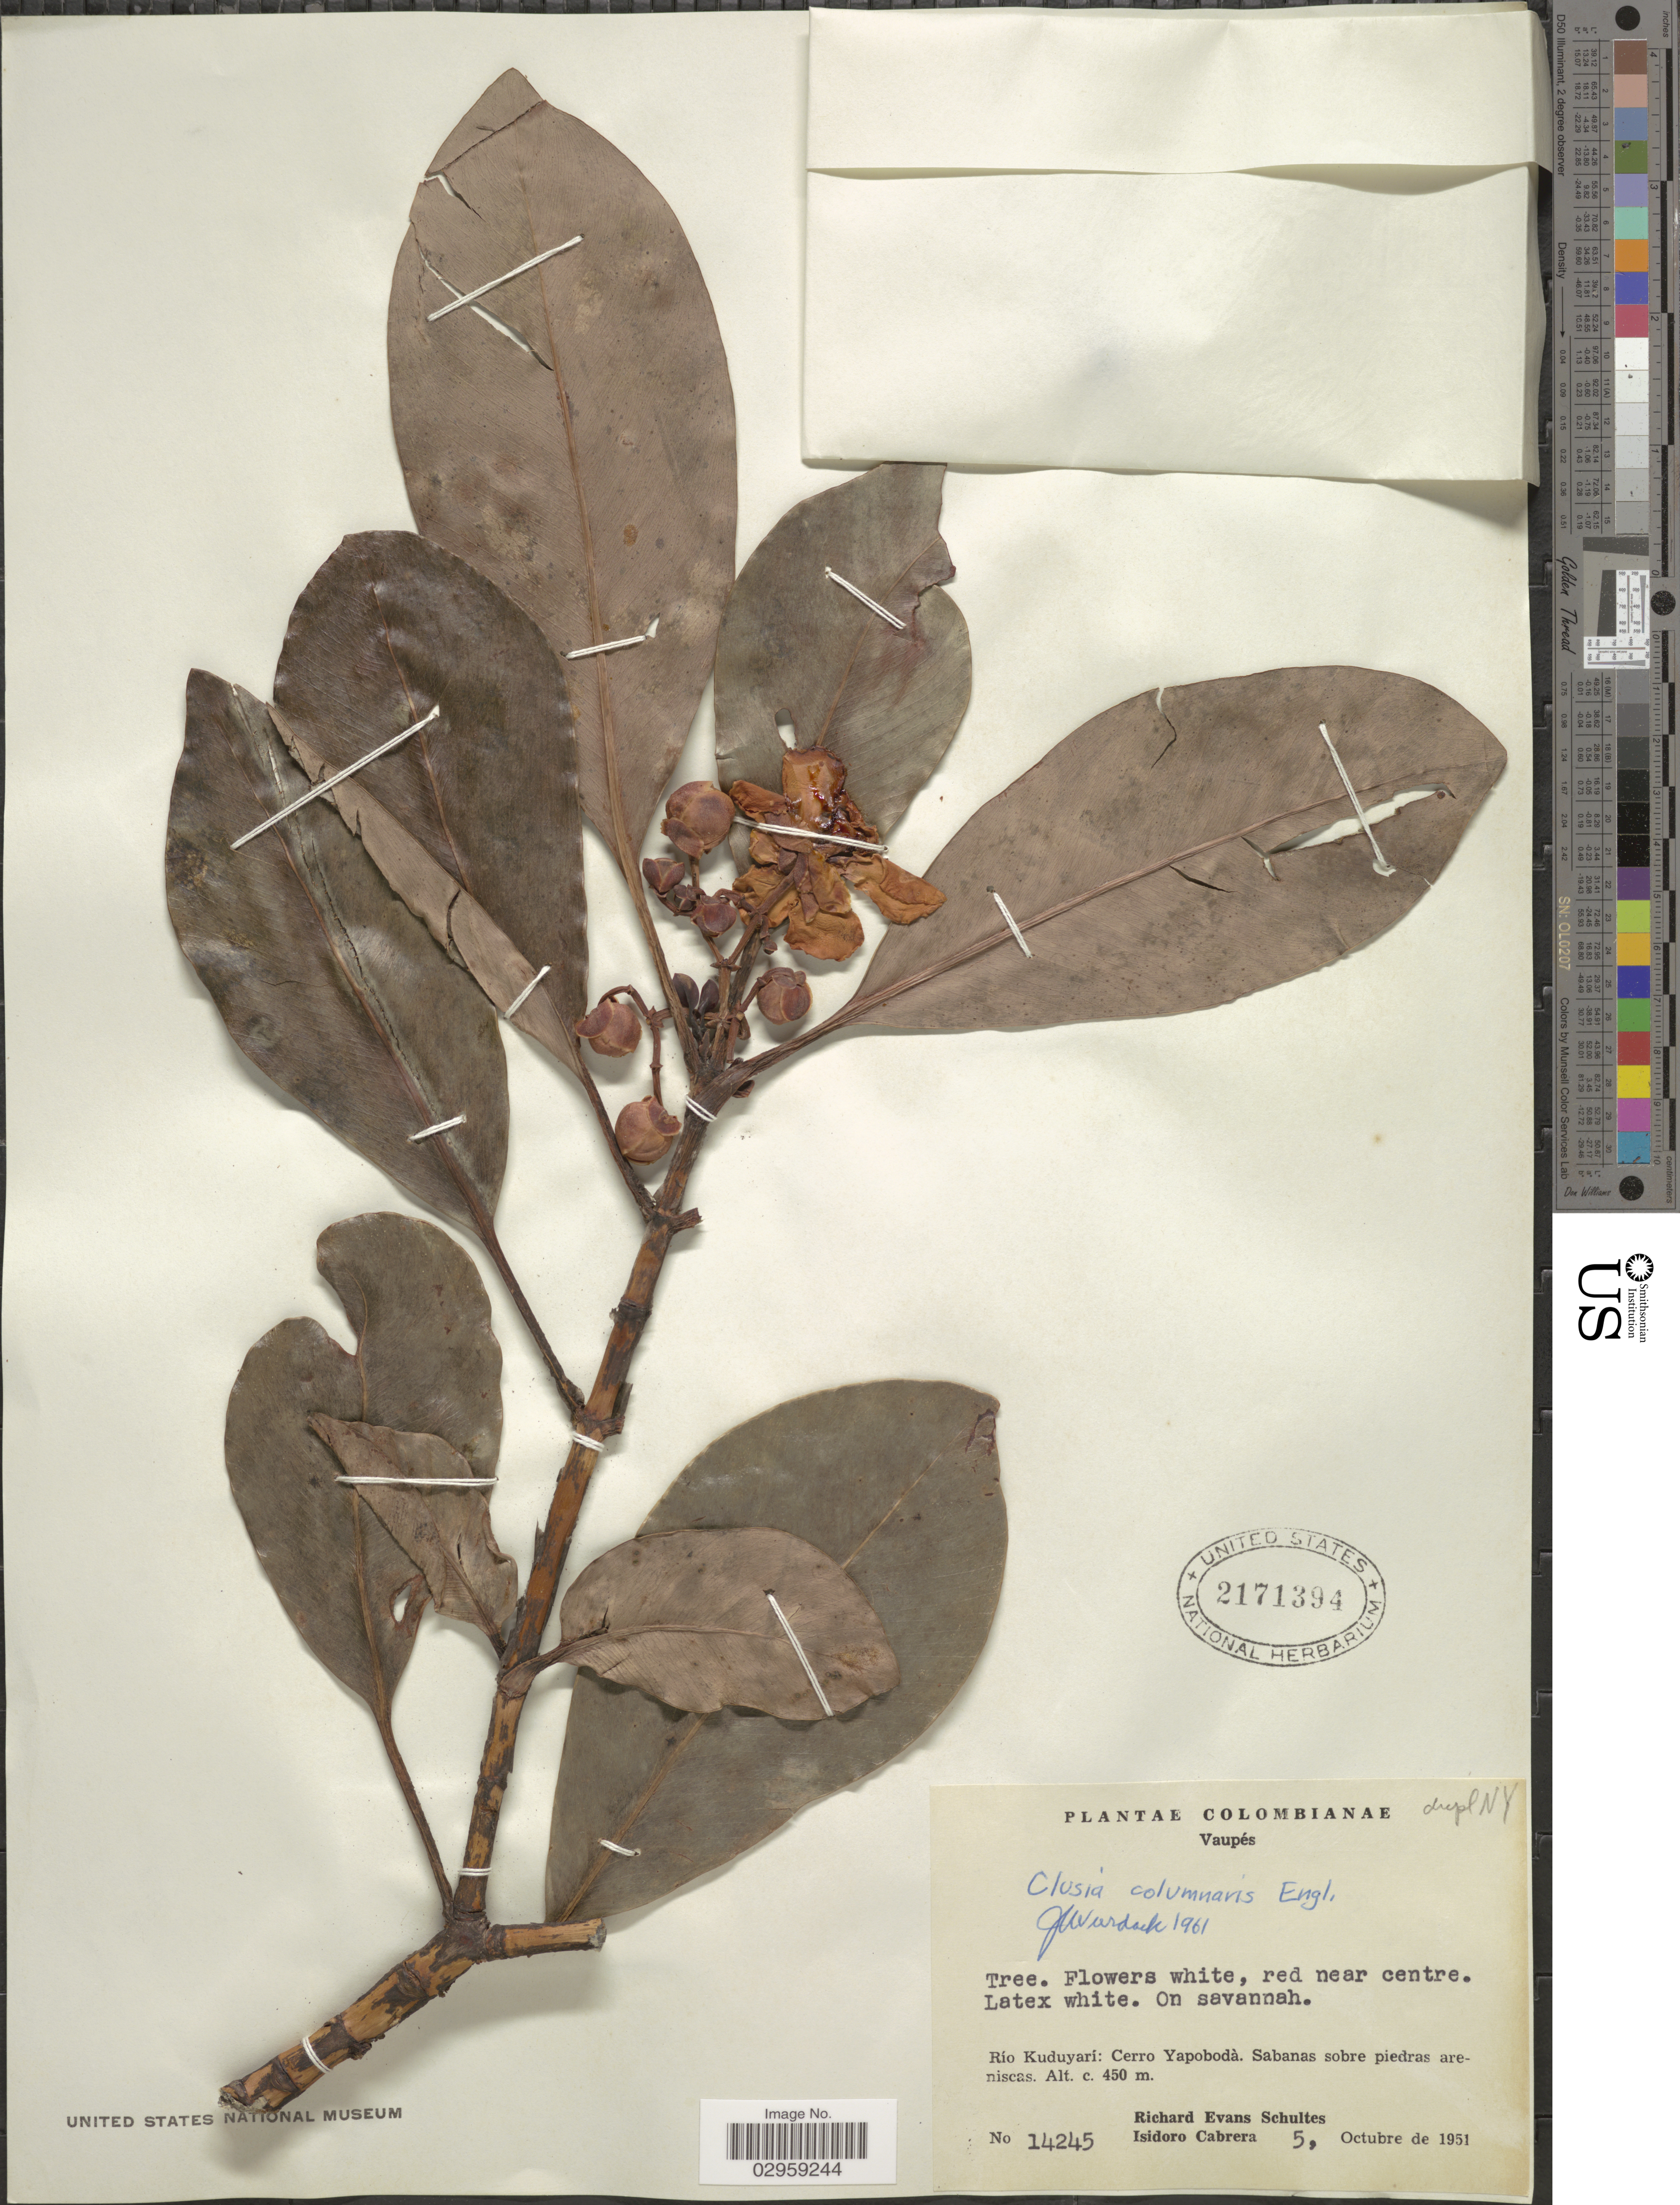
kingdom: Plantae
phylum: Tracheophyta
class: Magnoliopsida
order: Malpighiales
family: Clusiaceae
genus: Clusia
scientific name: Clusia columnaris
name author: Engl.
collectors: R. E. Schultes & I. Cabrera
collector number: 14245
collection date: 1951-10-05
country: Colombia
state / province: Vaupés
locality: Río Kuduyarí: Cerro Yapobodà. Sabanas sobre piedras areniscas.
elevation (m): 450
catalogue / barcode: US 2171394